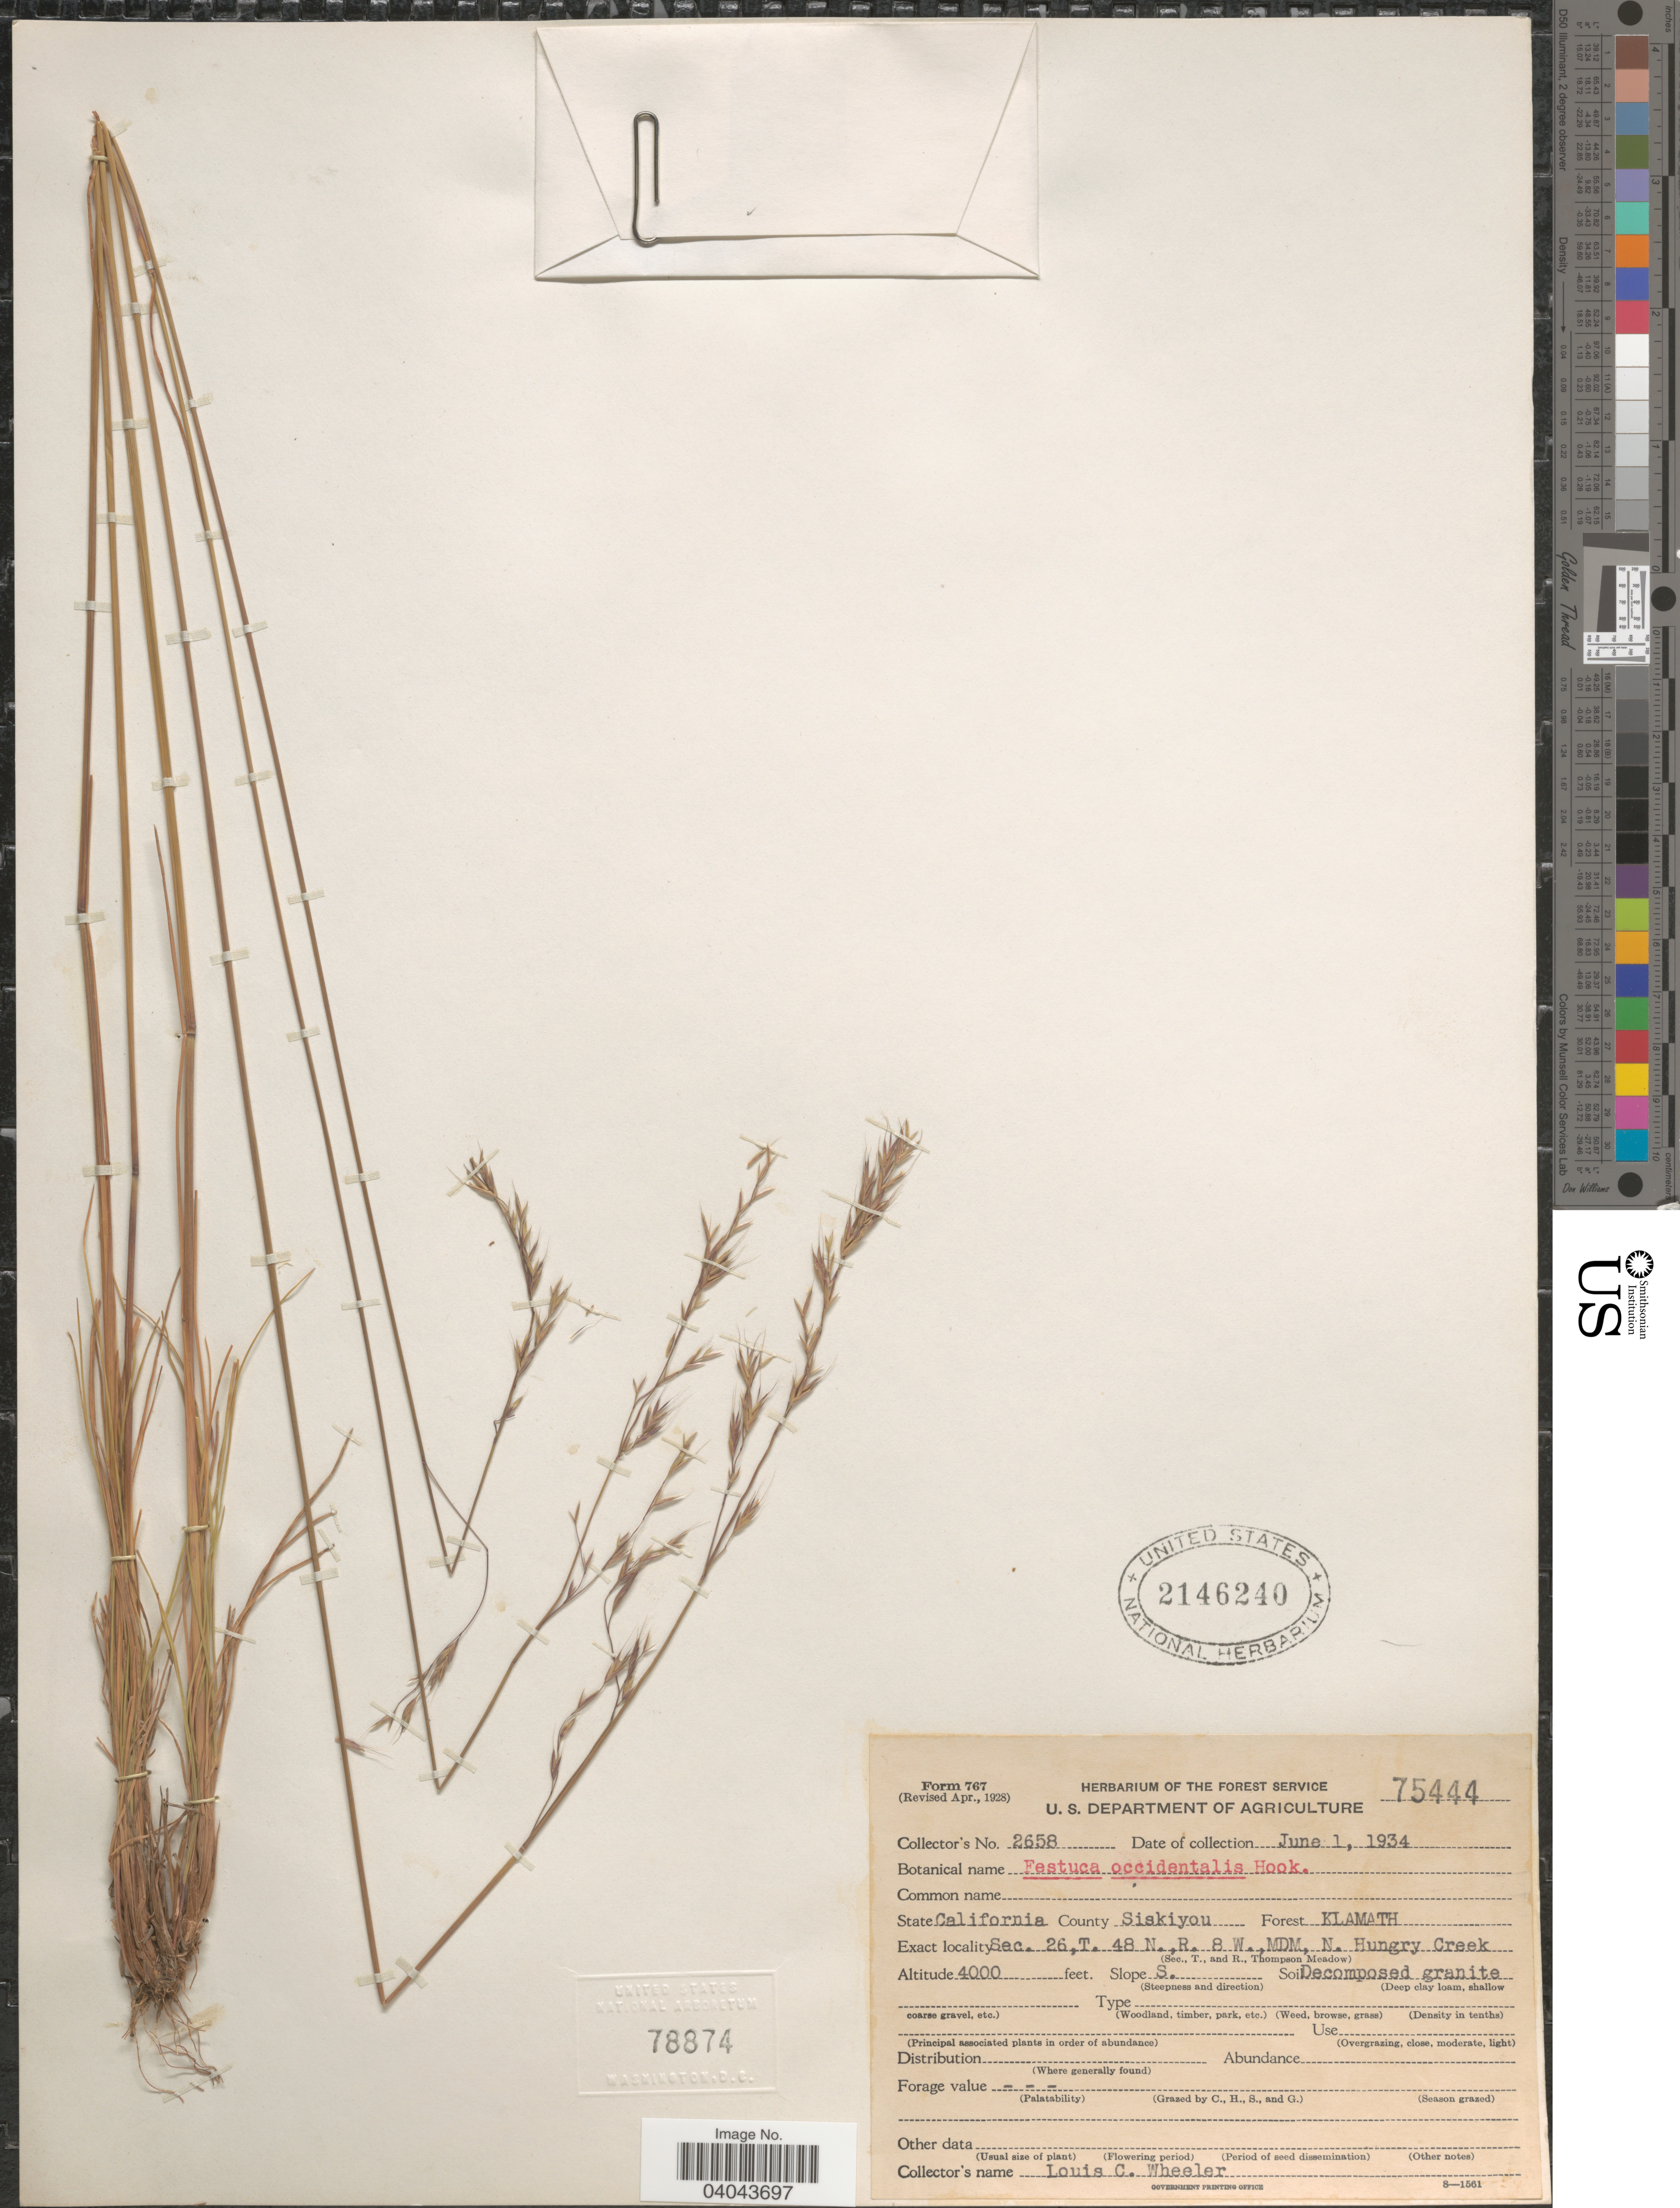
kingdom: Plantae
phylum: Tracheophyta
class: Liliopsida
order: Poales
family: Poaceae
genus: Festuca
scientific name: Festuca occidentalis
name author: Hook.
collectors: L. C. Wheeler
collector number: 2658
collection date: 1934-06-01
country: United States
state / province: California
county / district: Siskiyou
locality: County Siskiyou. Forest Klamath. Sec. 26, T. 48 N., R. 8 W., MDM, N. Hungry Creek. Slope S.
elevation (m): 1219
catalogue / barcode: US 2146240